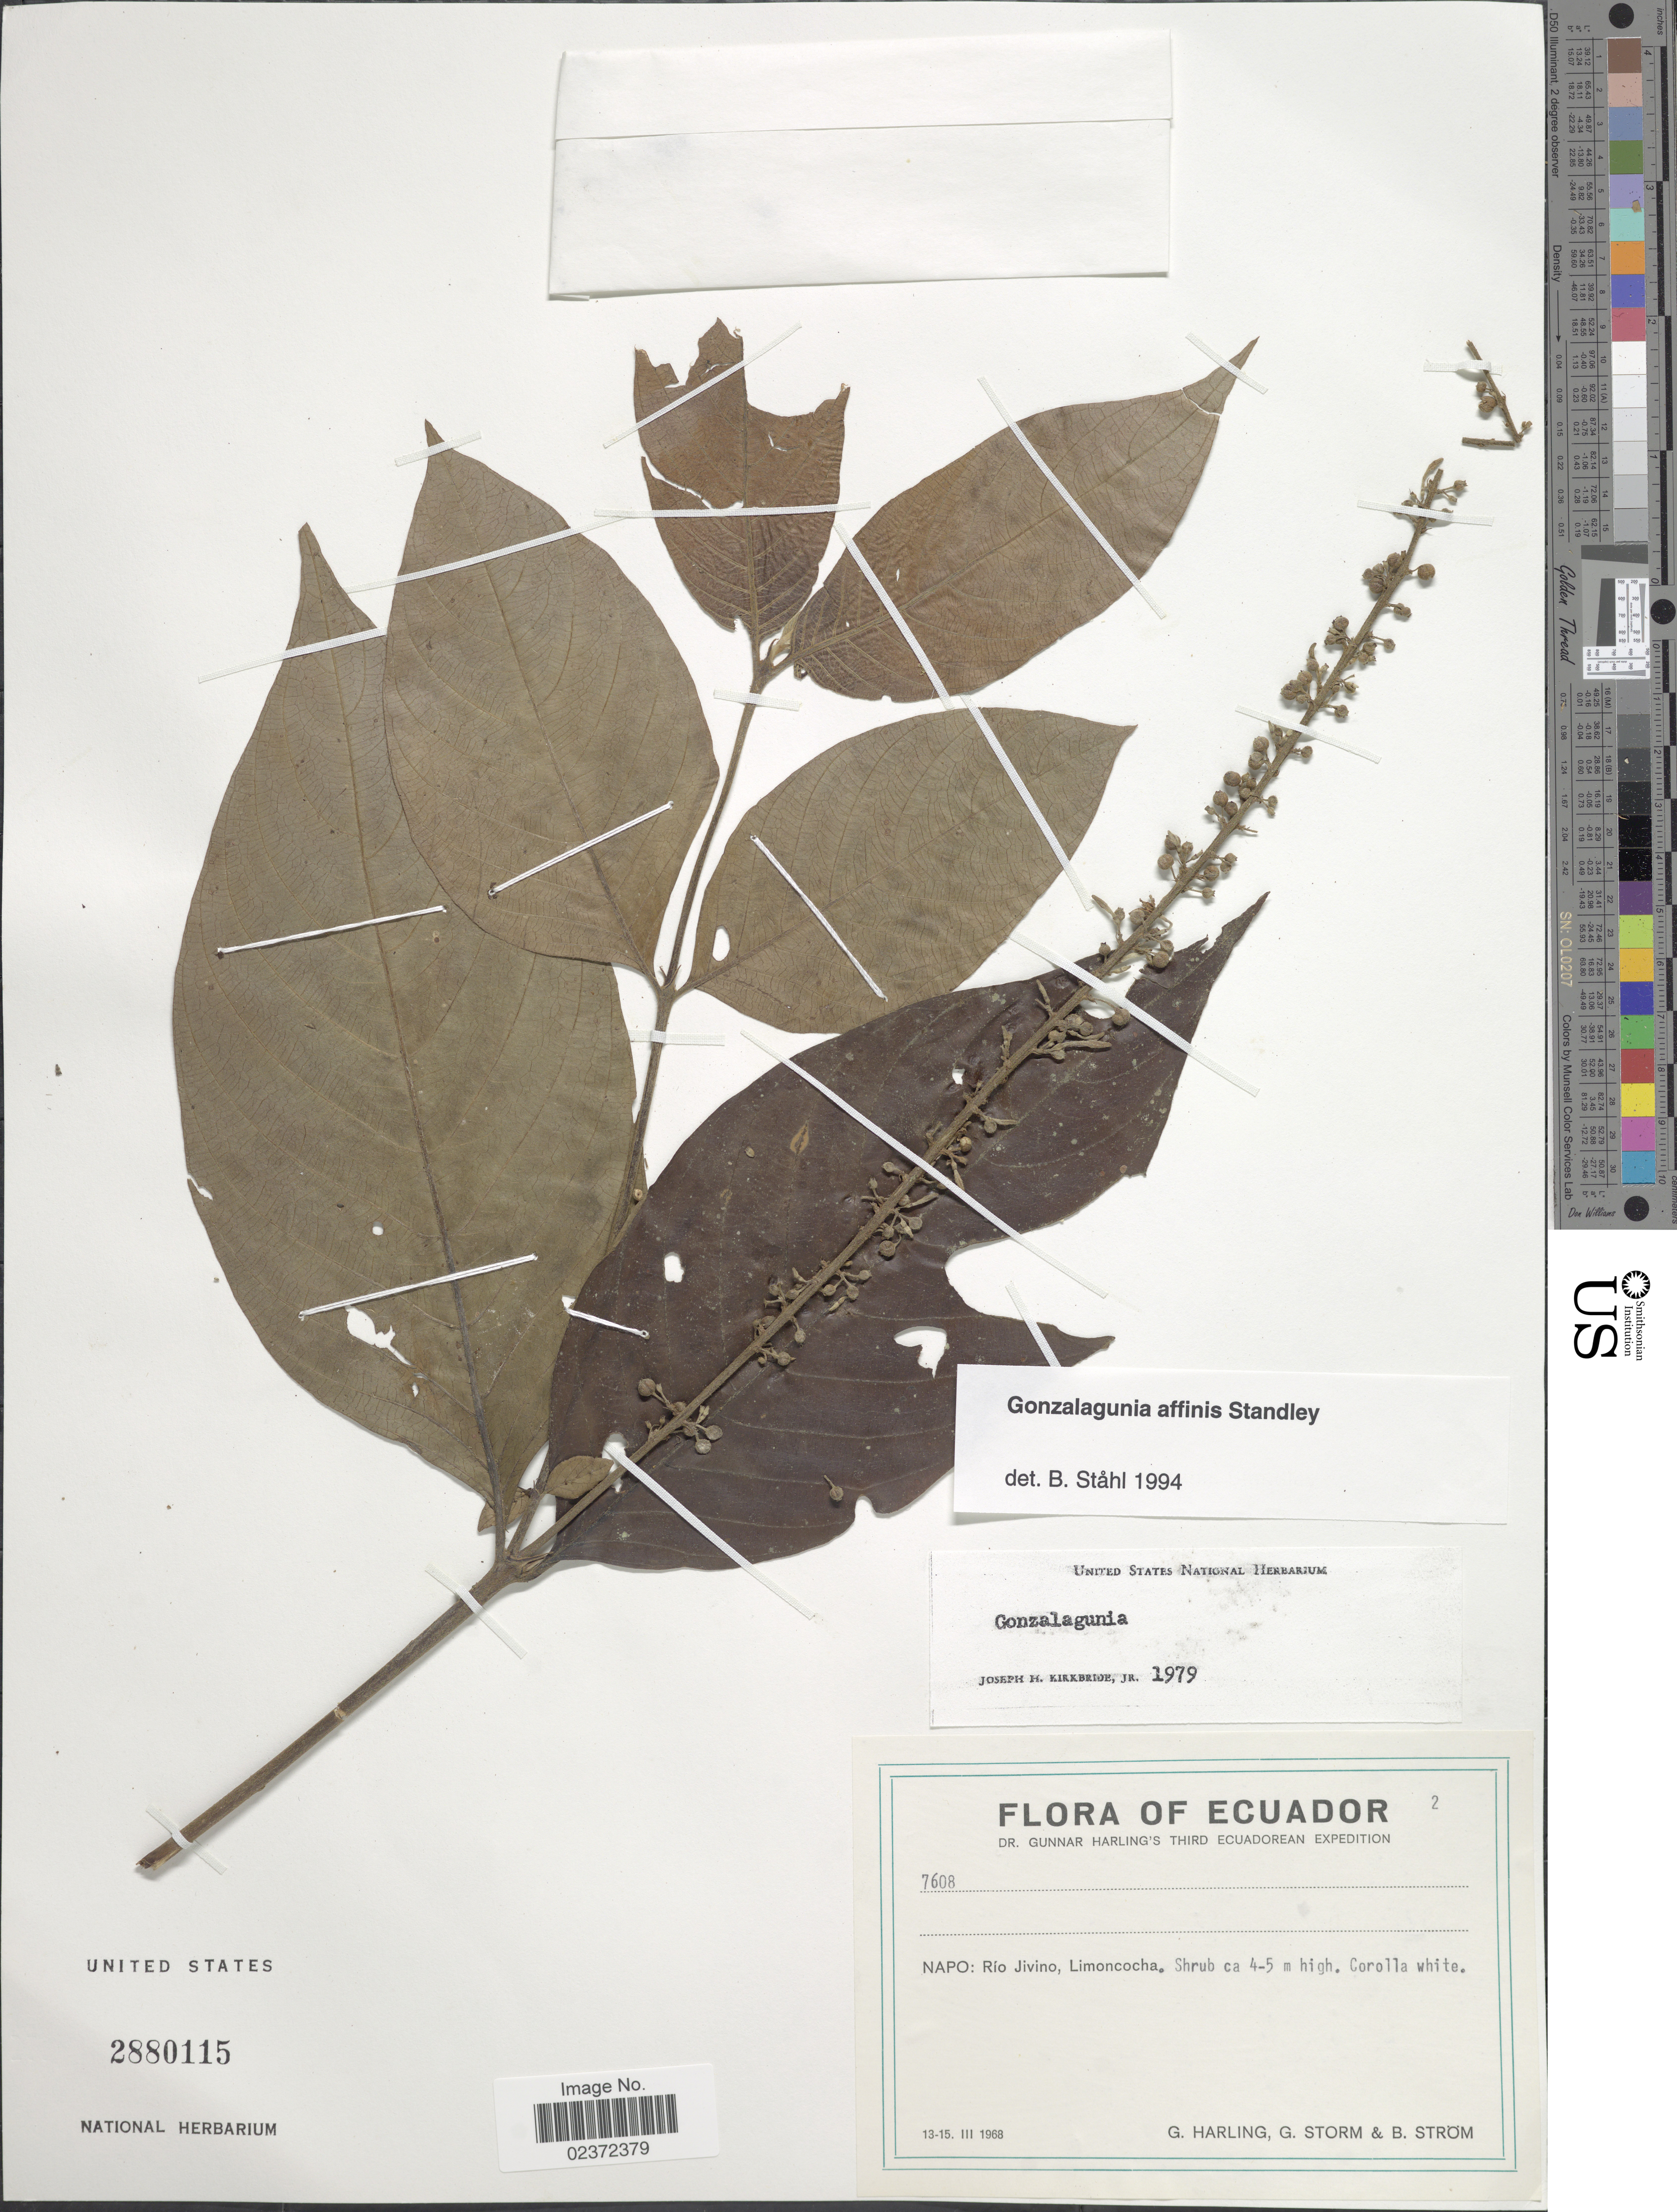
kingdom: Plantae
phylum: Tracheophyta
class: Magnoliopsida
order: Gentianales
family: Rubiaceae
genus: Gonzalagunia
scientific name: Gonzalagunia affinis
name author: Standl. ex Steyerm.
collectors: G. Harling, G. Storm & B. Ström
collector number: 7608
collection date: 1968-02-13/1968-02-15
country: Ecuador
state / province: Napo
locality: Río Jivino, Limoncocha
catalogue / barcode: US 2880115